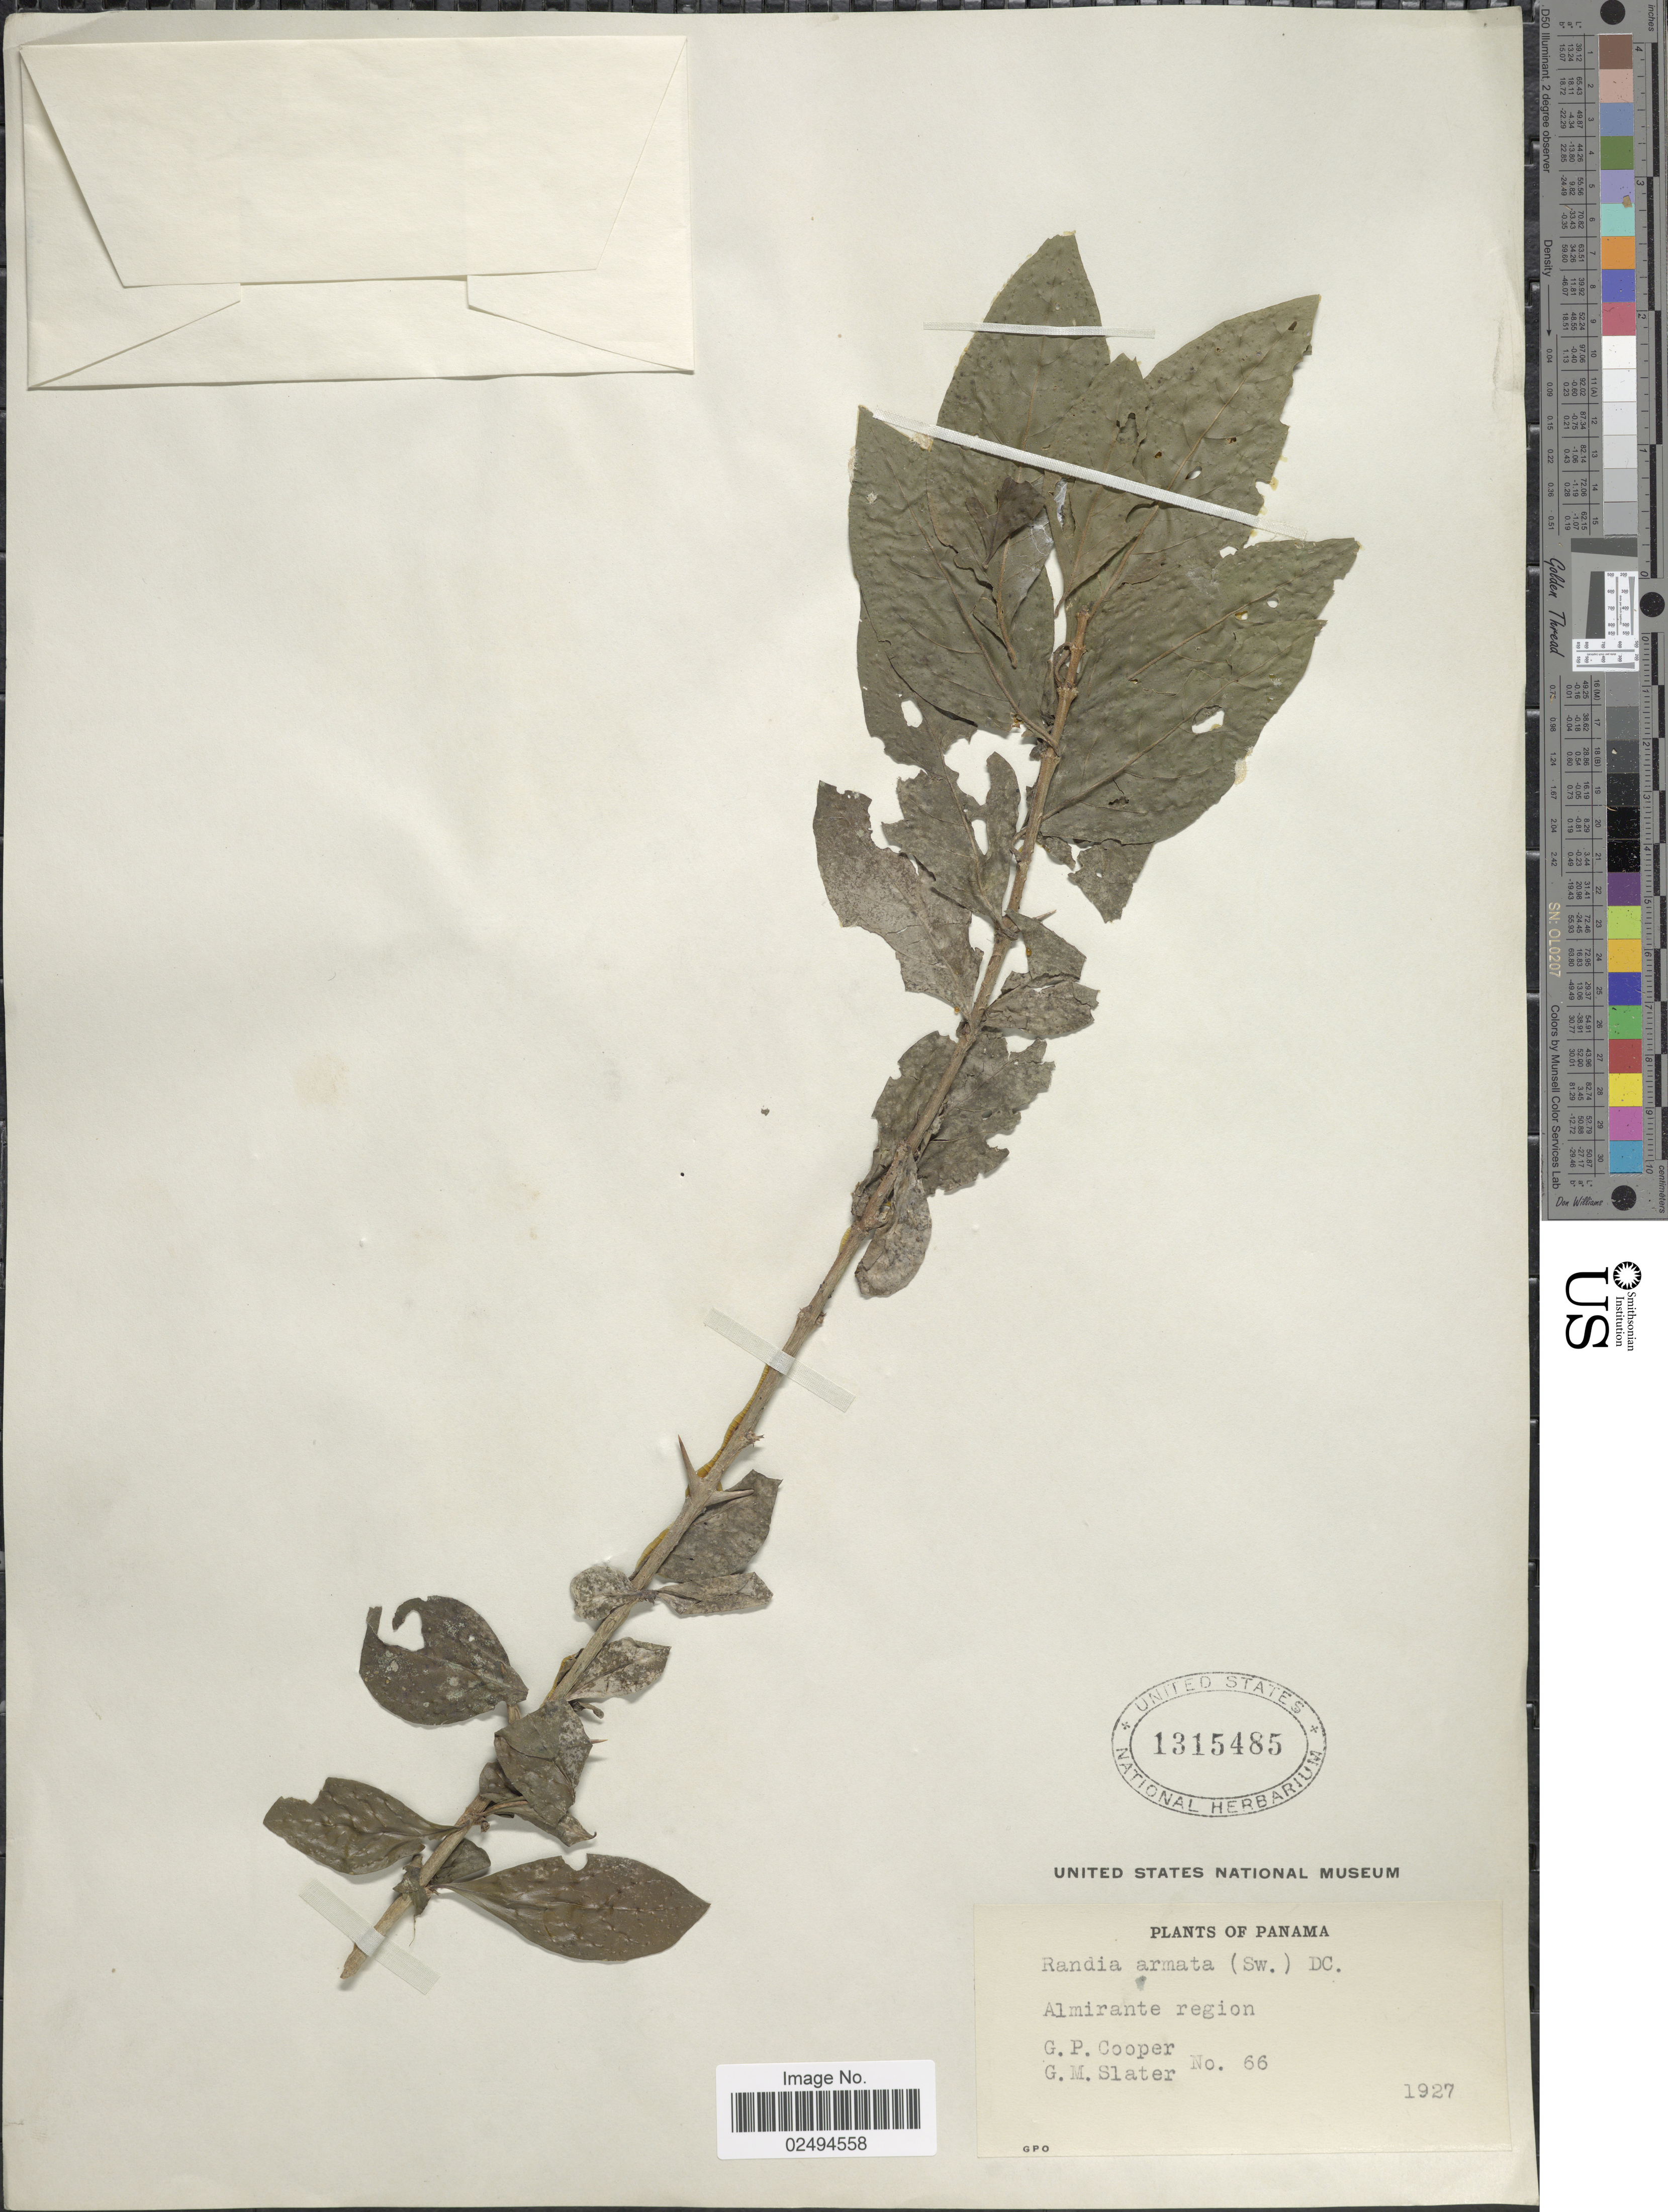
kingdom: Plantae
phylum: Tracheophyta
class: Magnoliopsida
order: Gentianales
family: Rubiaceae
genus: Randia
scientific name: Randia armata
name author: (Sw.) DC.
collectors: G. Cooper & G. Slater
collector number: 66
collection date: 1927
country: Panama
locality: Almirante region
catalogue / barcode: US 1315485